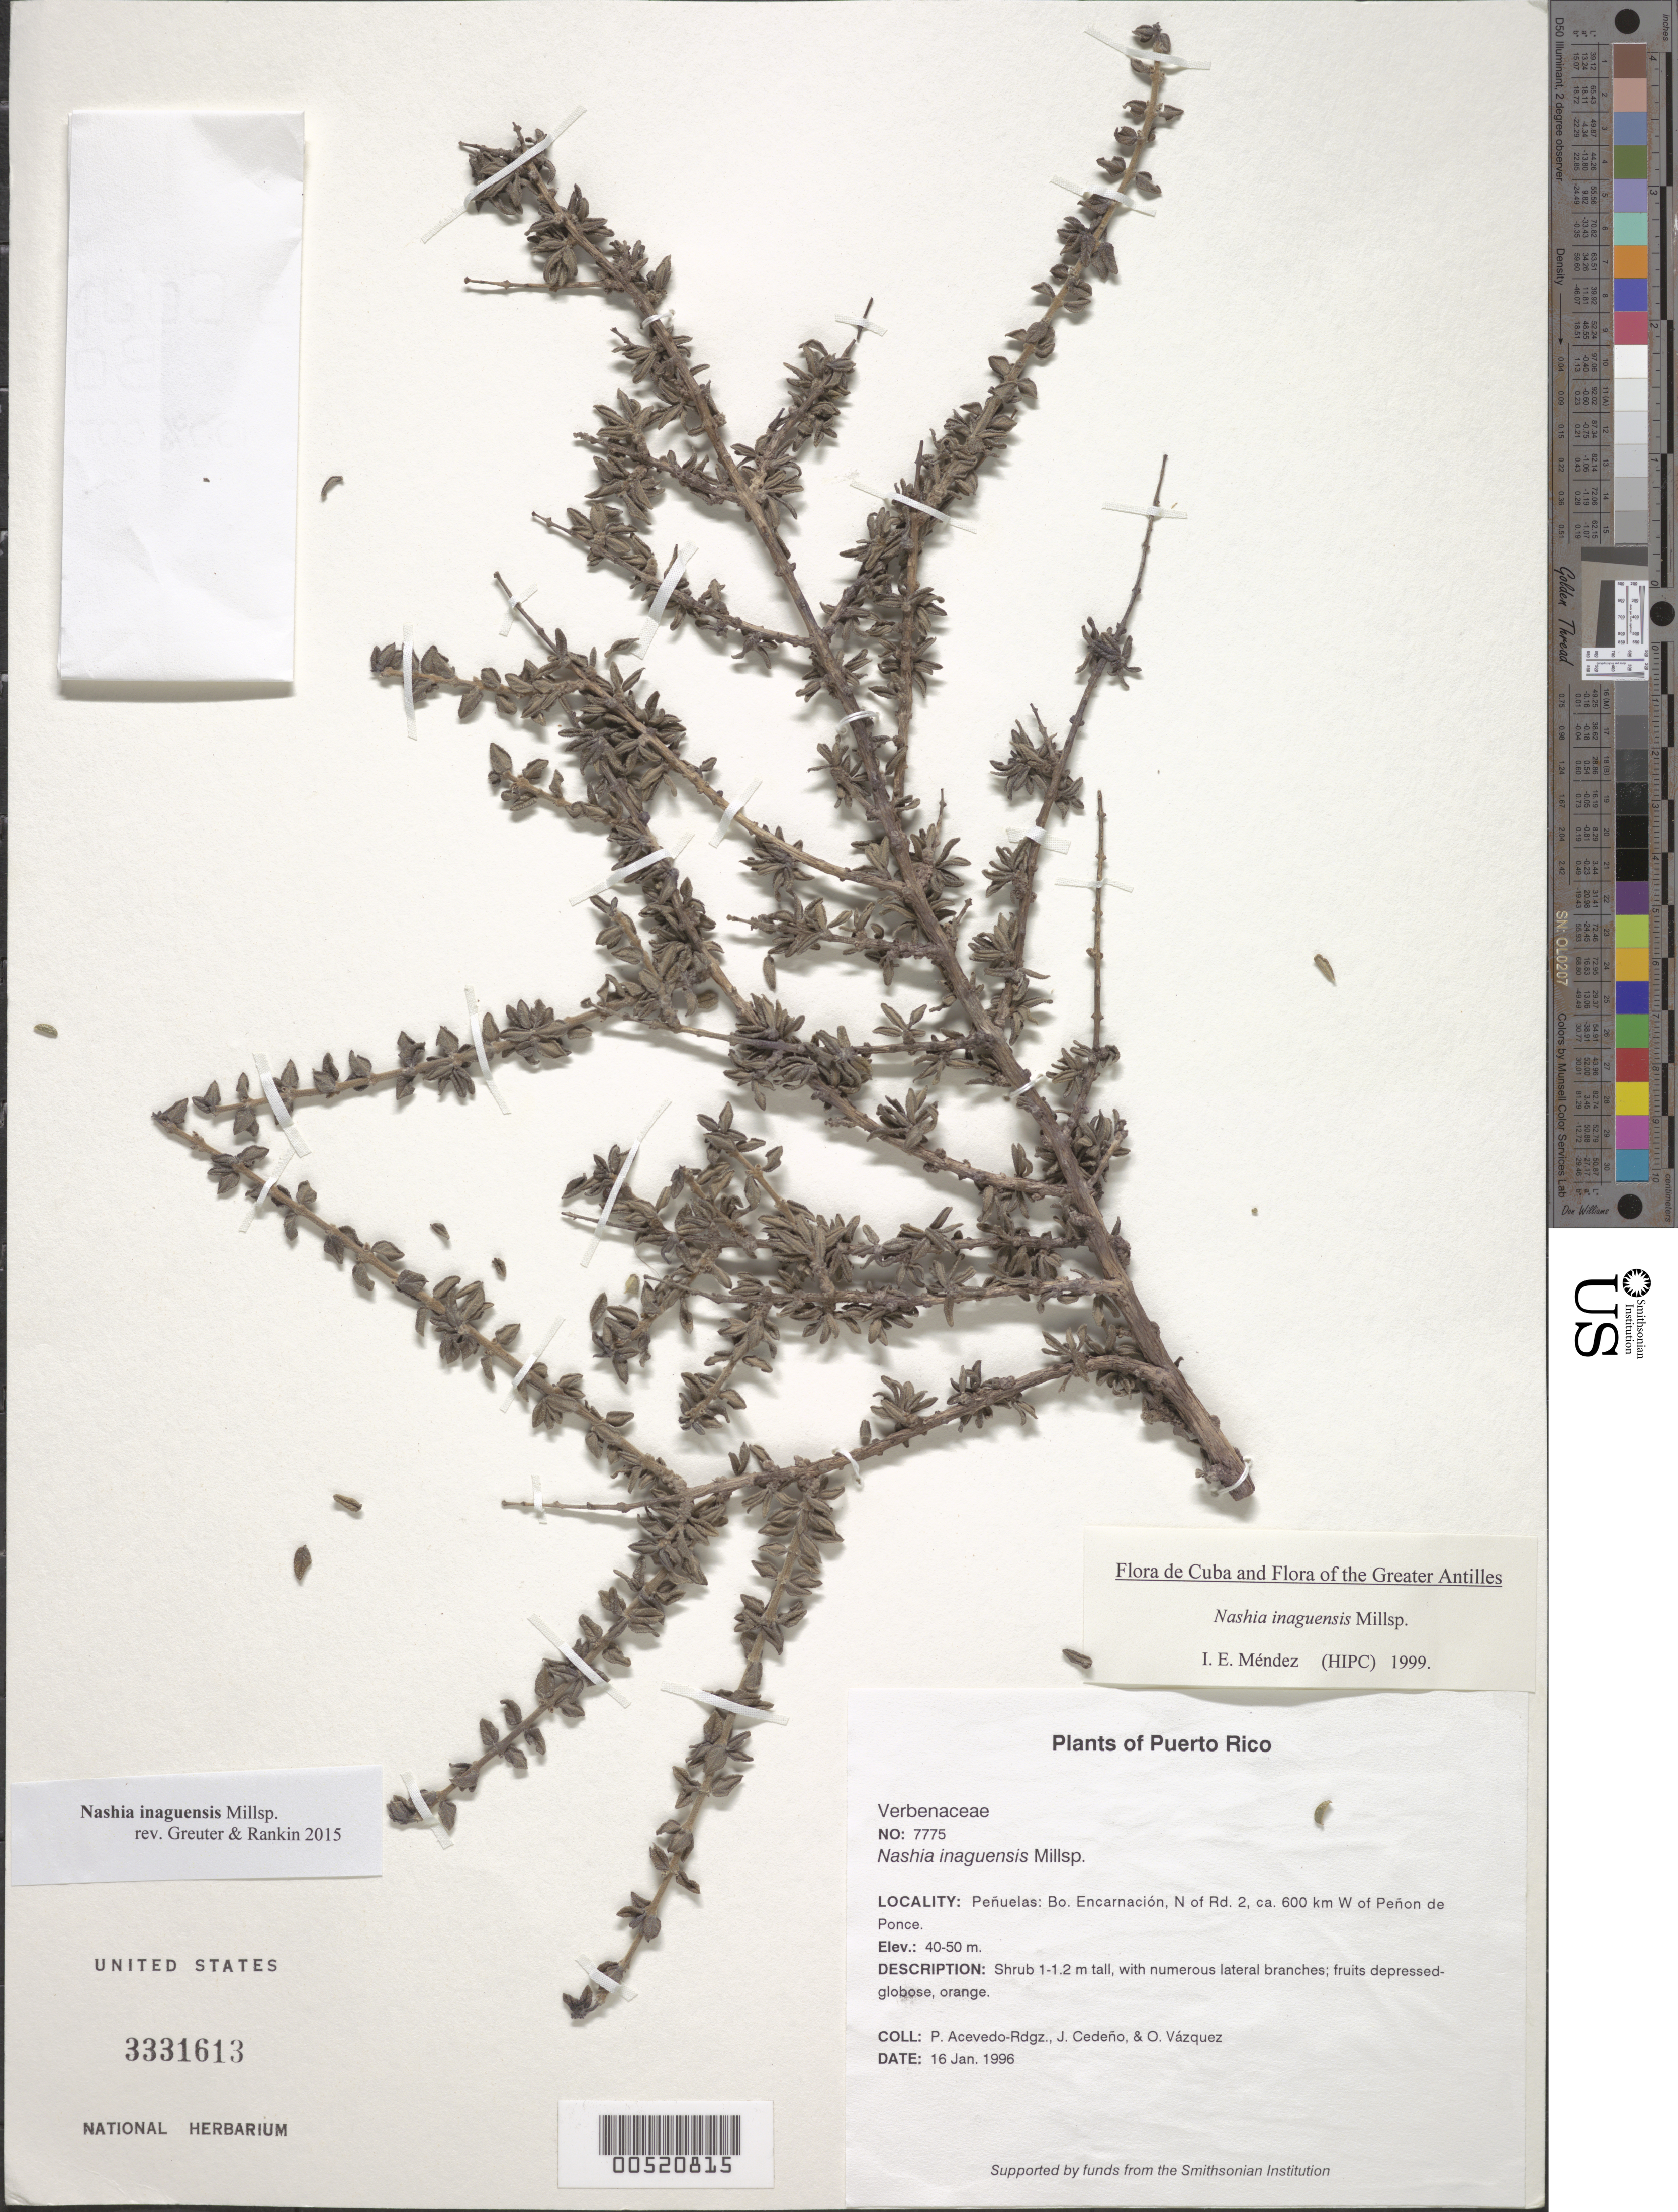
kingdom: Plantae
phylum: Tracheophyta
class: Magnoliopsida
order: Lamiales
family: Verbenaceae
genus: Nashia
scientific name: Nashia inaguensis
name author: Millsp.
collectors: P. Acevedo-Rodr. & J. A. Cedeño M.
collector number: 7775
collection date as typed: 16 Jan 1996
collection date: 1996-01-16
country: Puerto Rico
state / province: Peñuelas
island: Puerto Rico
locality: Peñuelas:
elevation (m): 40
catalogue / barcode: US 3331613